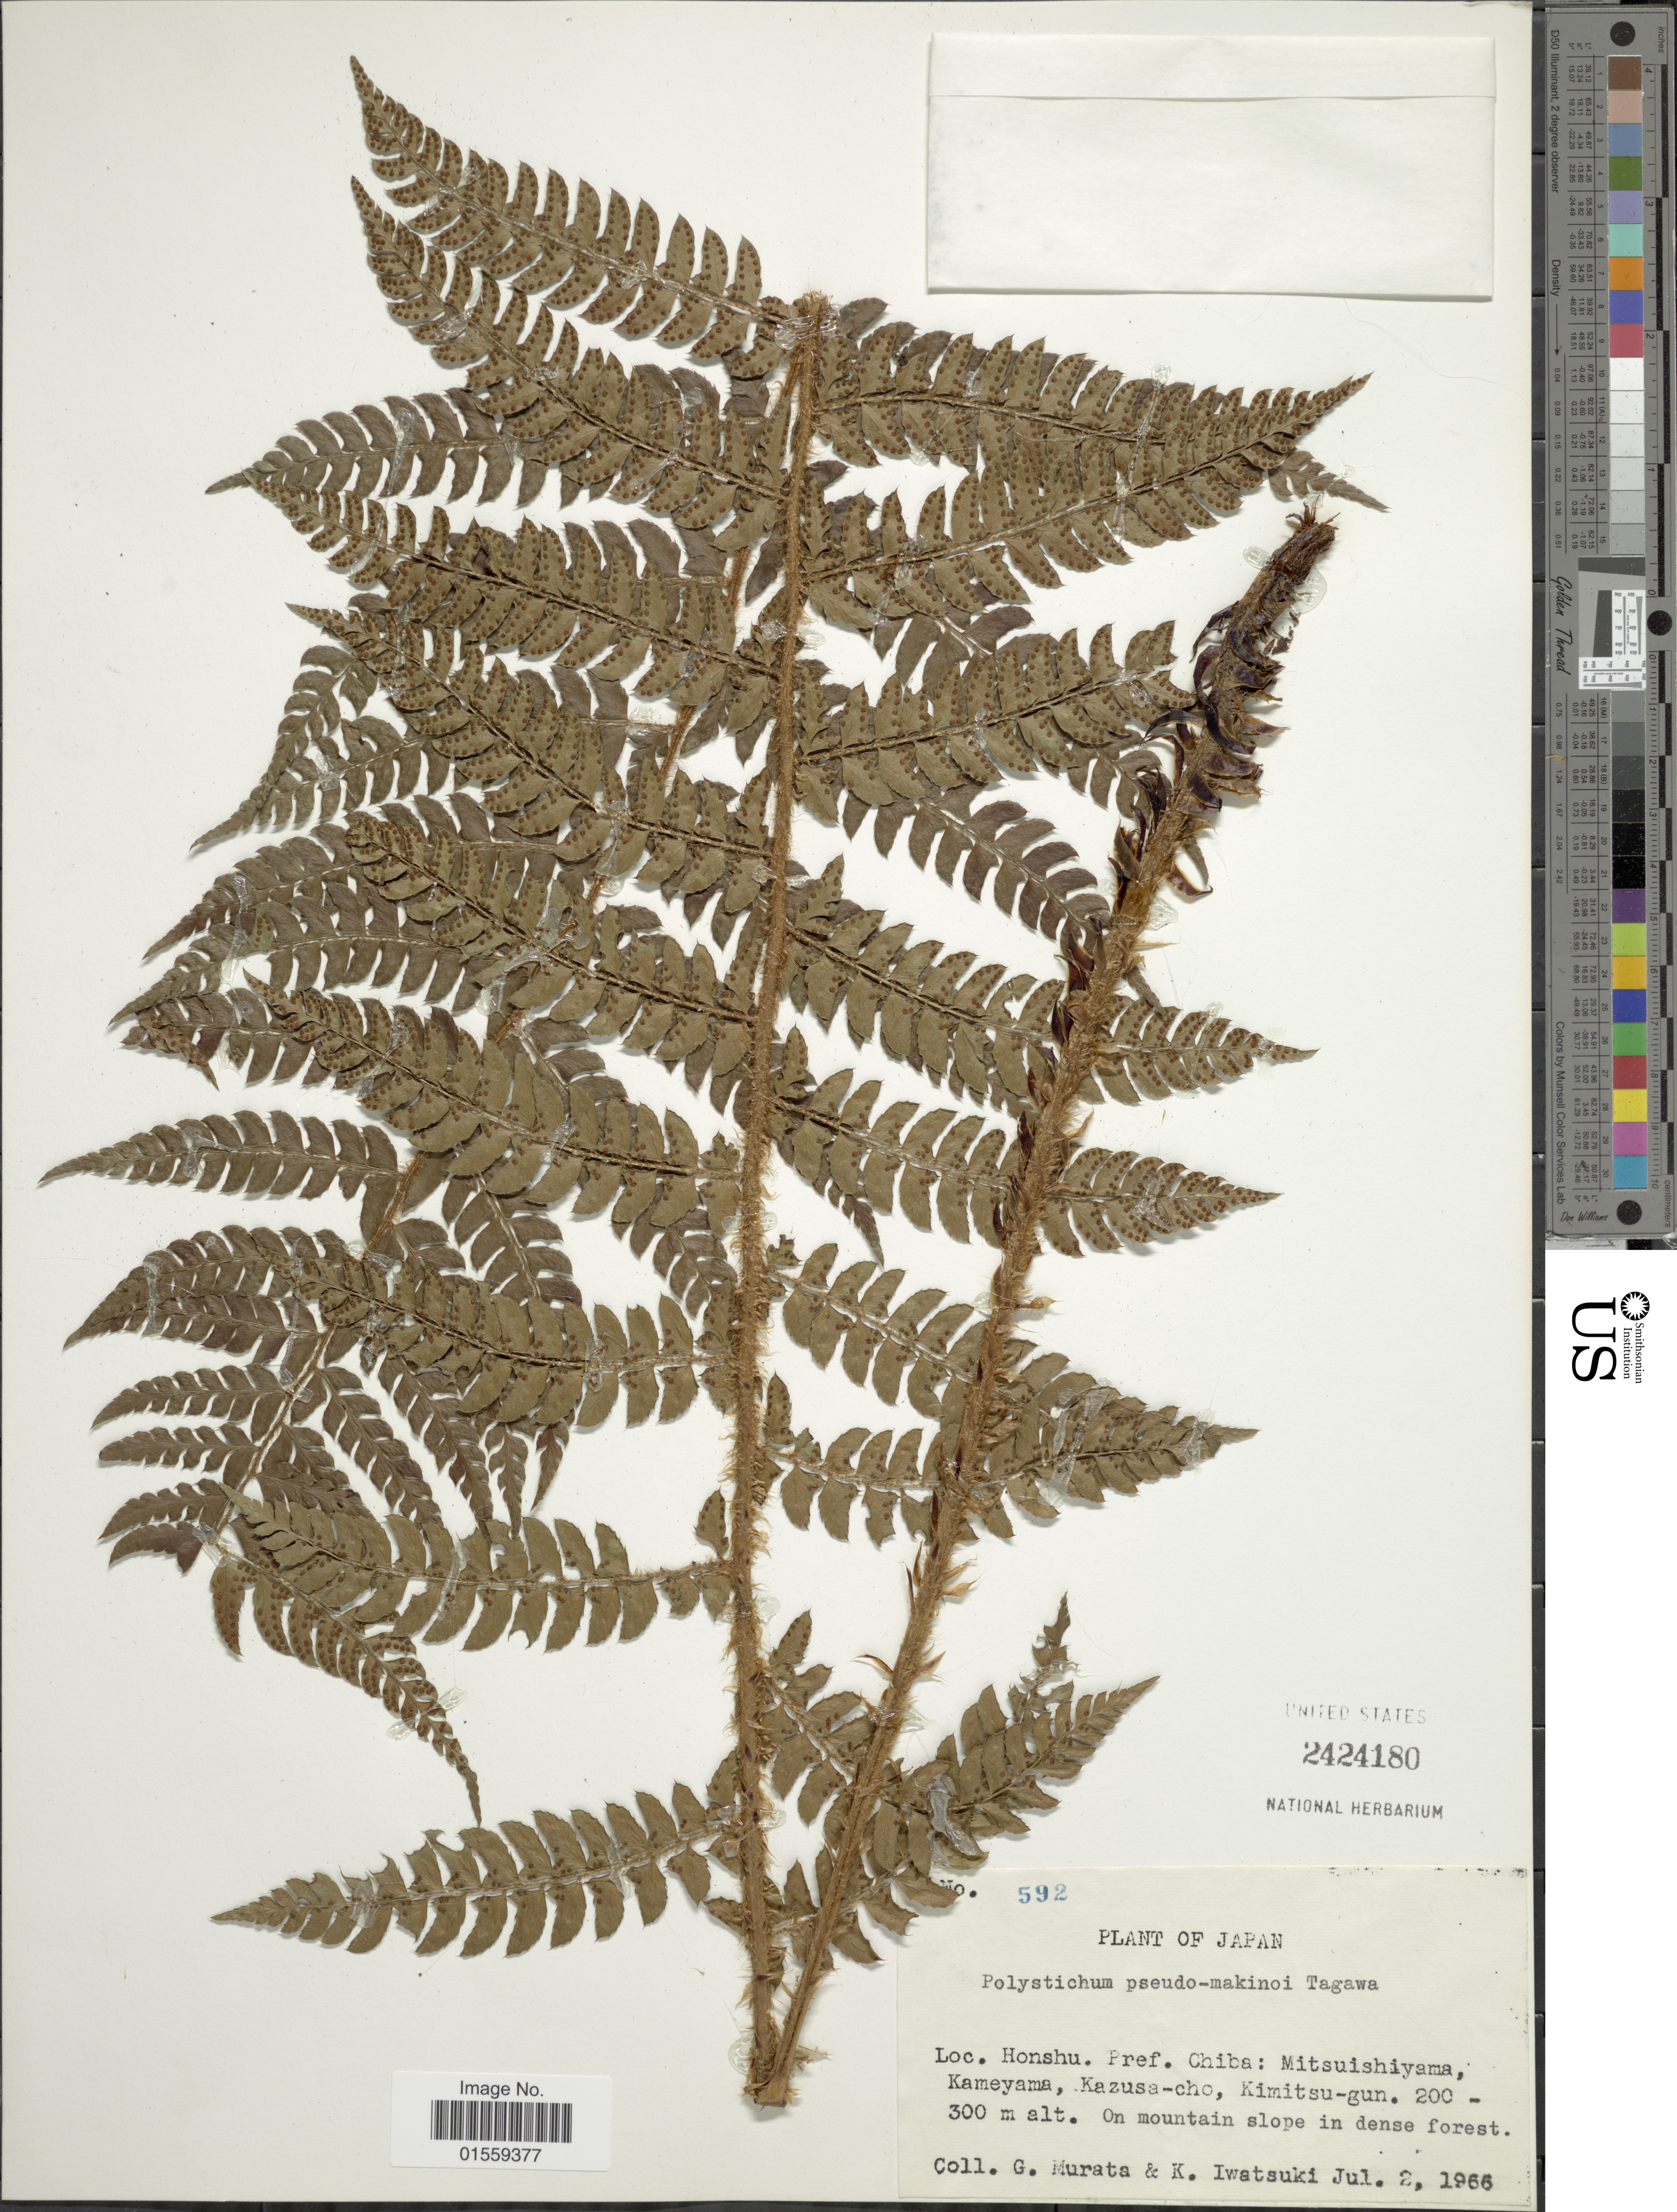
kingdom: Plantae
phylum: Tracheophyta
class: Polypodiopsida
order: Polypodiales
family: Dryopteridaceae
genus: Polystichum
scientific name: Polystichum pseudomakinoi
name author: Tagawa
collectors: G. Murata & K. Iwatsuki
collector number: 592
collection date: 1966-07-02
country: Japan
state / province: Tiba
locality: Honshu, Chiba: Mitsuishiyama, Kameyama, Kazusa-cho, Kimitsu-gun.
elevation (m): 200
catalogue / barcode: US 2424180